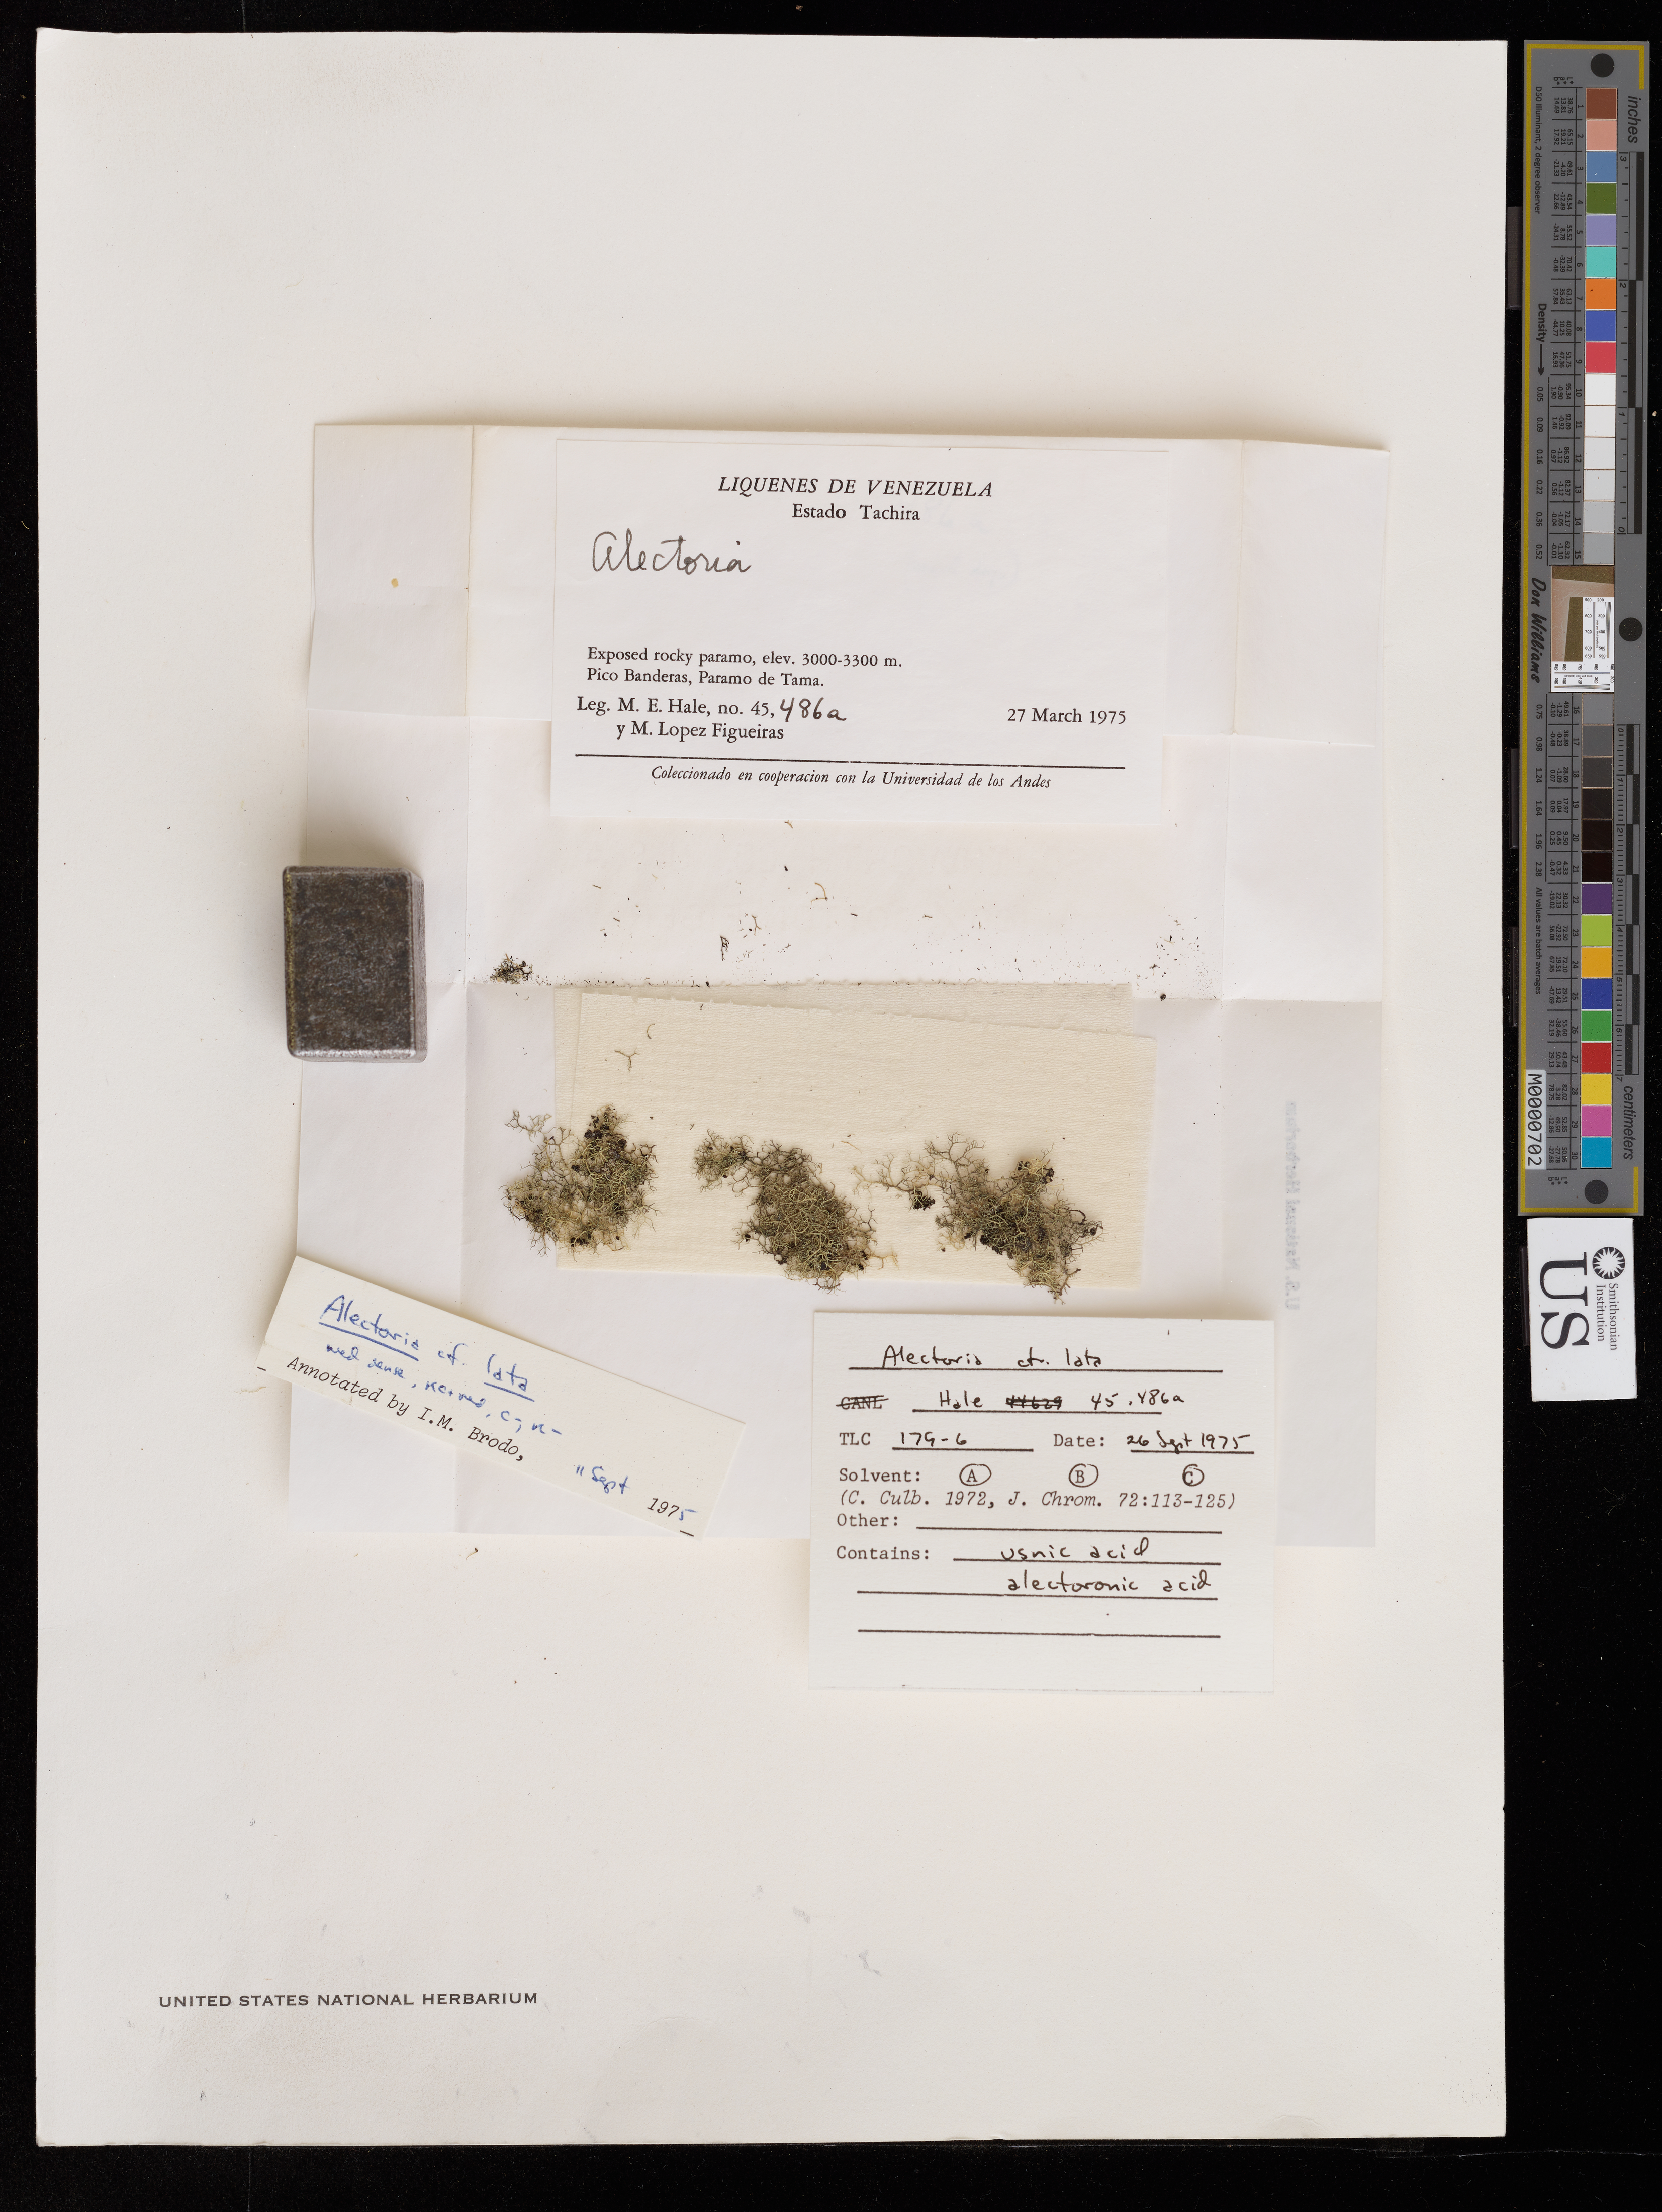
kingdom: Fungi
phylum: Ascomycota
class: Lecanoromycetes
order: Lecanorales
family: Parmeliaceae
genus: Alectoria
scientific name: Alectoria sp.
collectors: M. Hale & M. López Figueiras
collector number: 45486a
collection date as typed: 27 Mar 1975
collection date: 1975-03-27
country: Venezuela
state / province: Tachira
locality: Pico banderas, paramo de tama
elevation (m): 3000